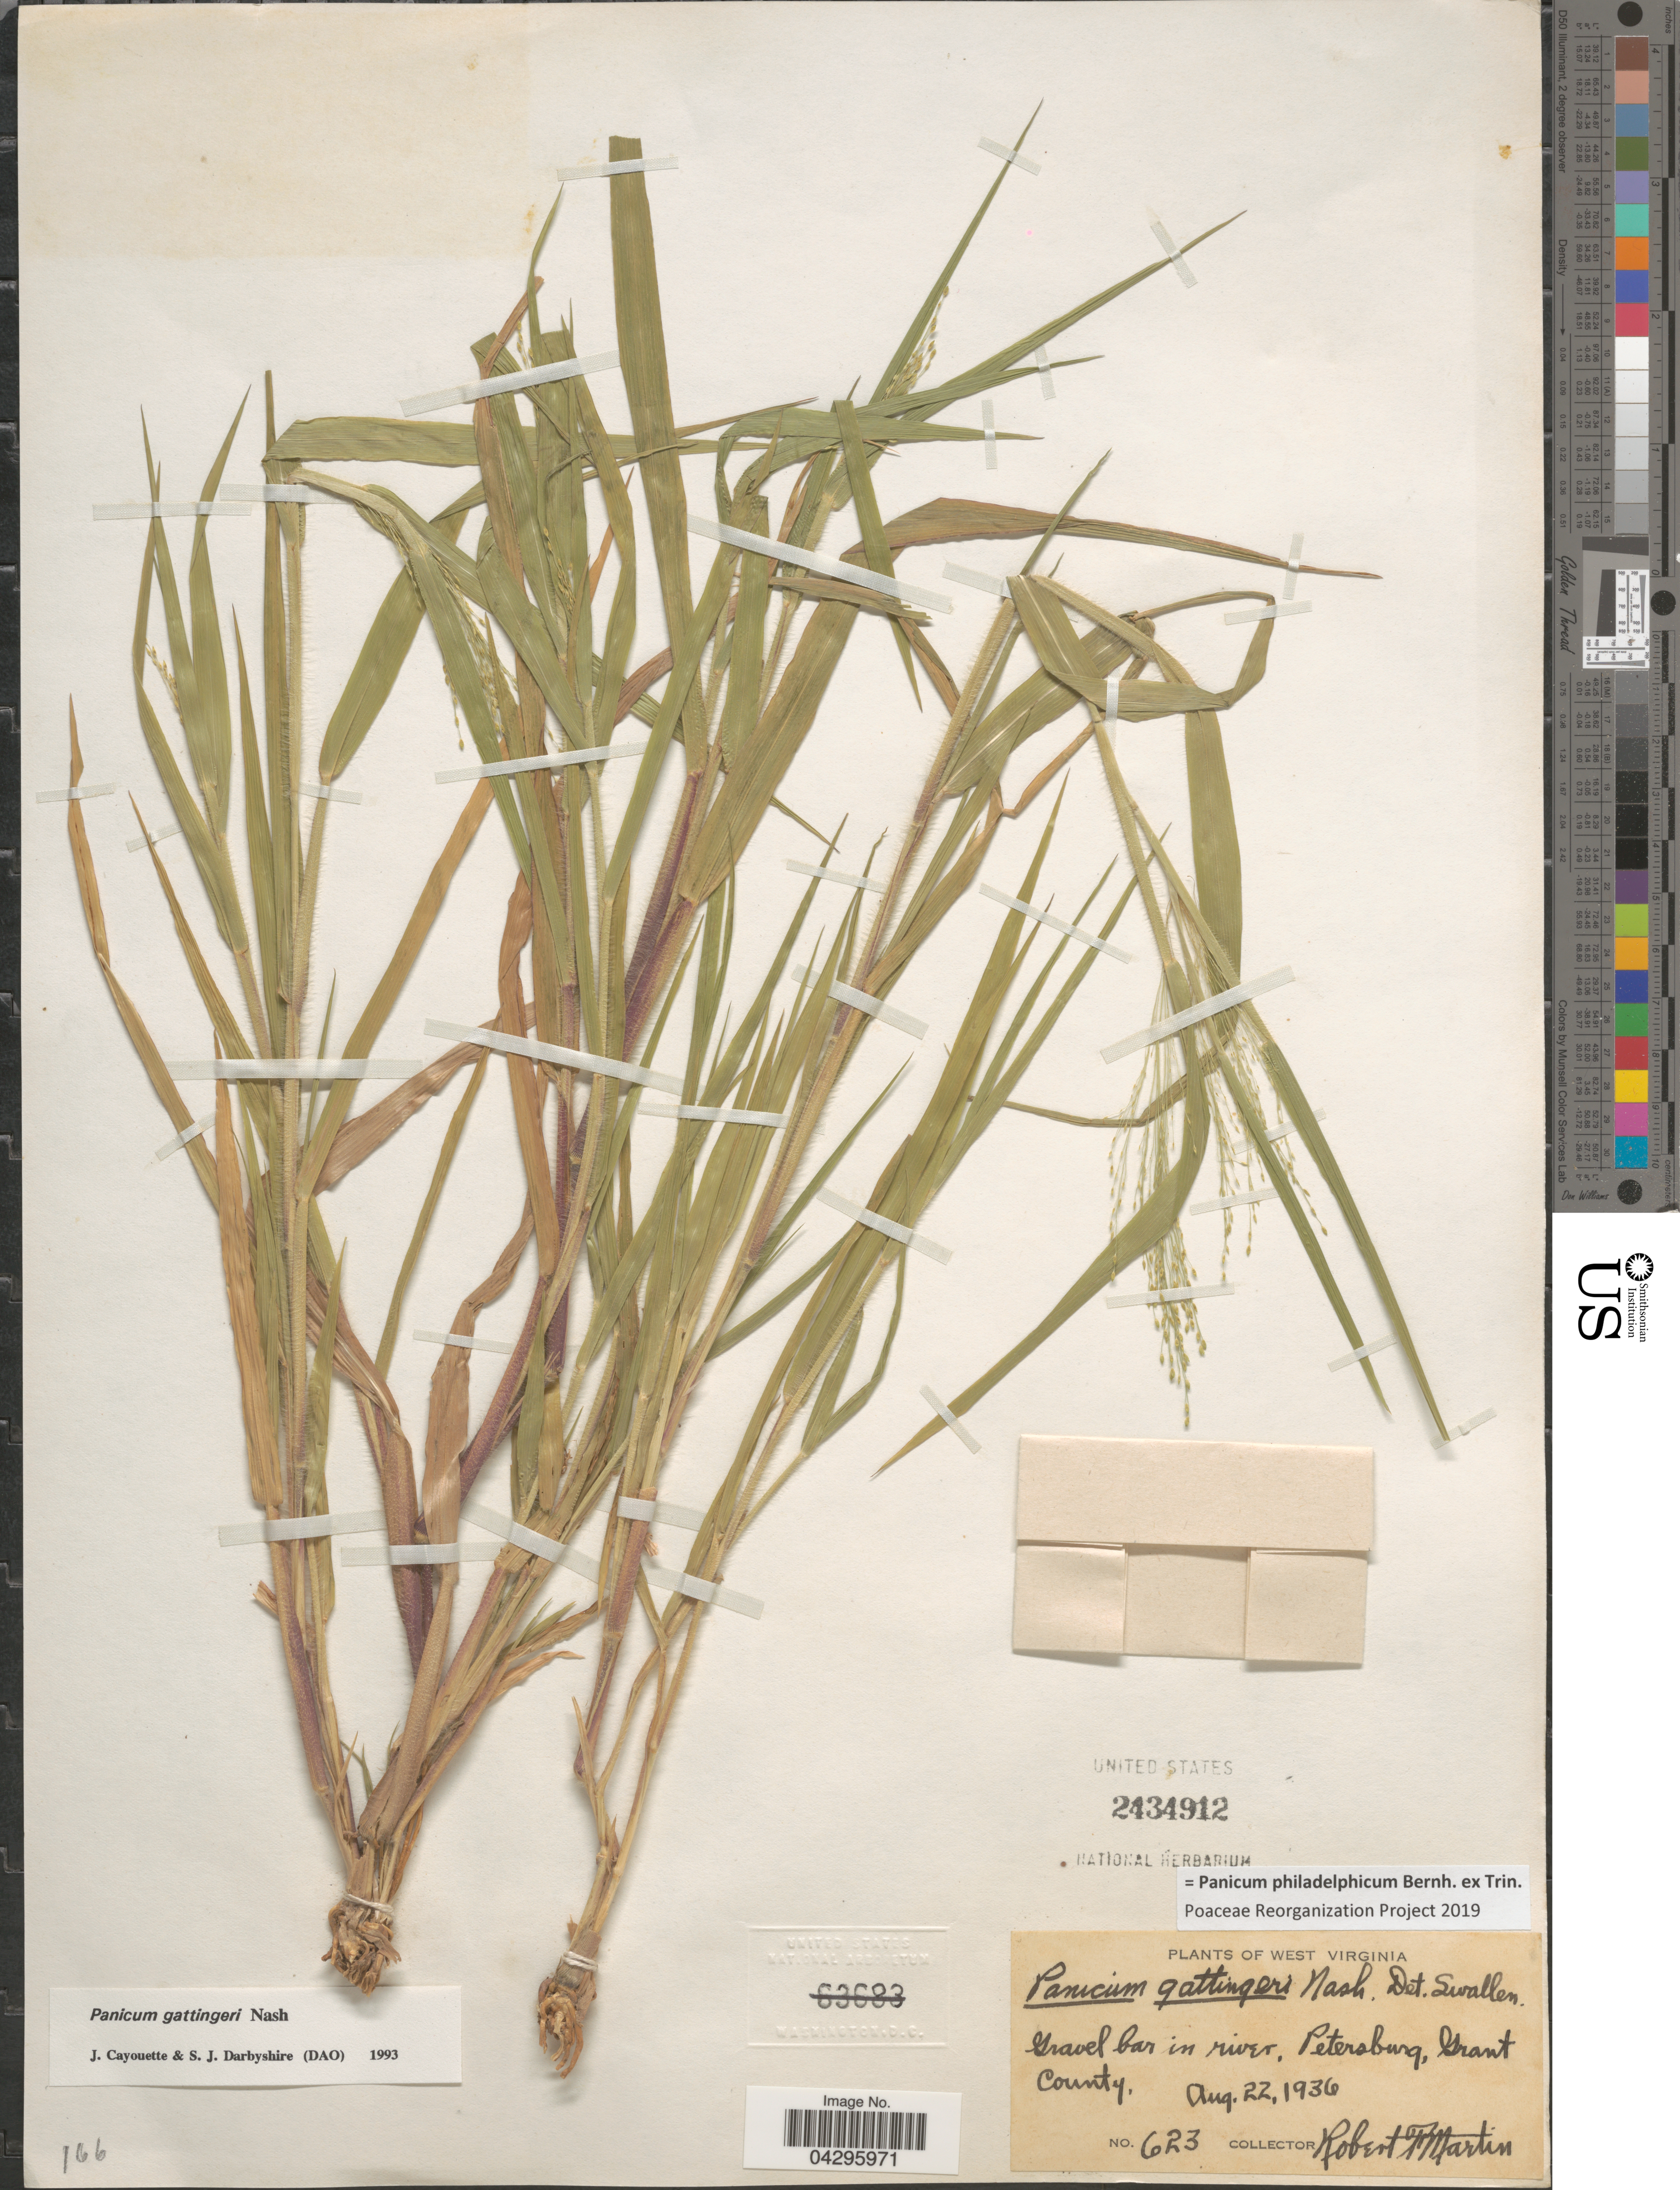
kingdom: Plantae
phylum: Tracheophyta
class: Liliopsida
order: Poales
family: Poaceae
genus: Panicum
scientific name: Panicum philadelphicum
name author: Bernh. ex Trin.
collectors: R. F. Martin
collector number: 623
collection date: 1936-08-22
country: United States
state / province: West Virginia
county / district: Grant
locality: Gravel bar in river, Petersburg, Grant County.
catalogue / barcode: US 2434912